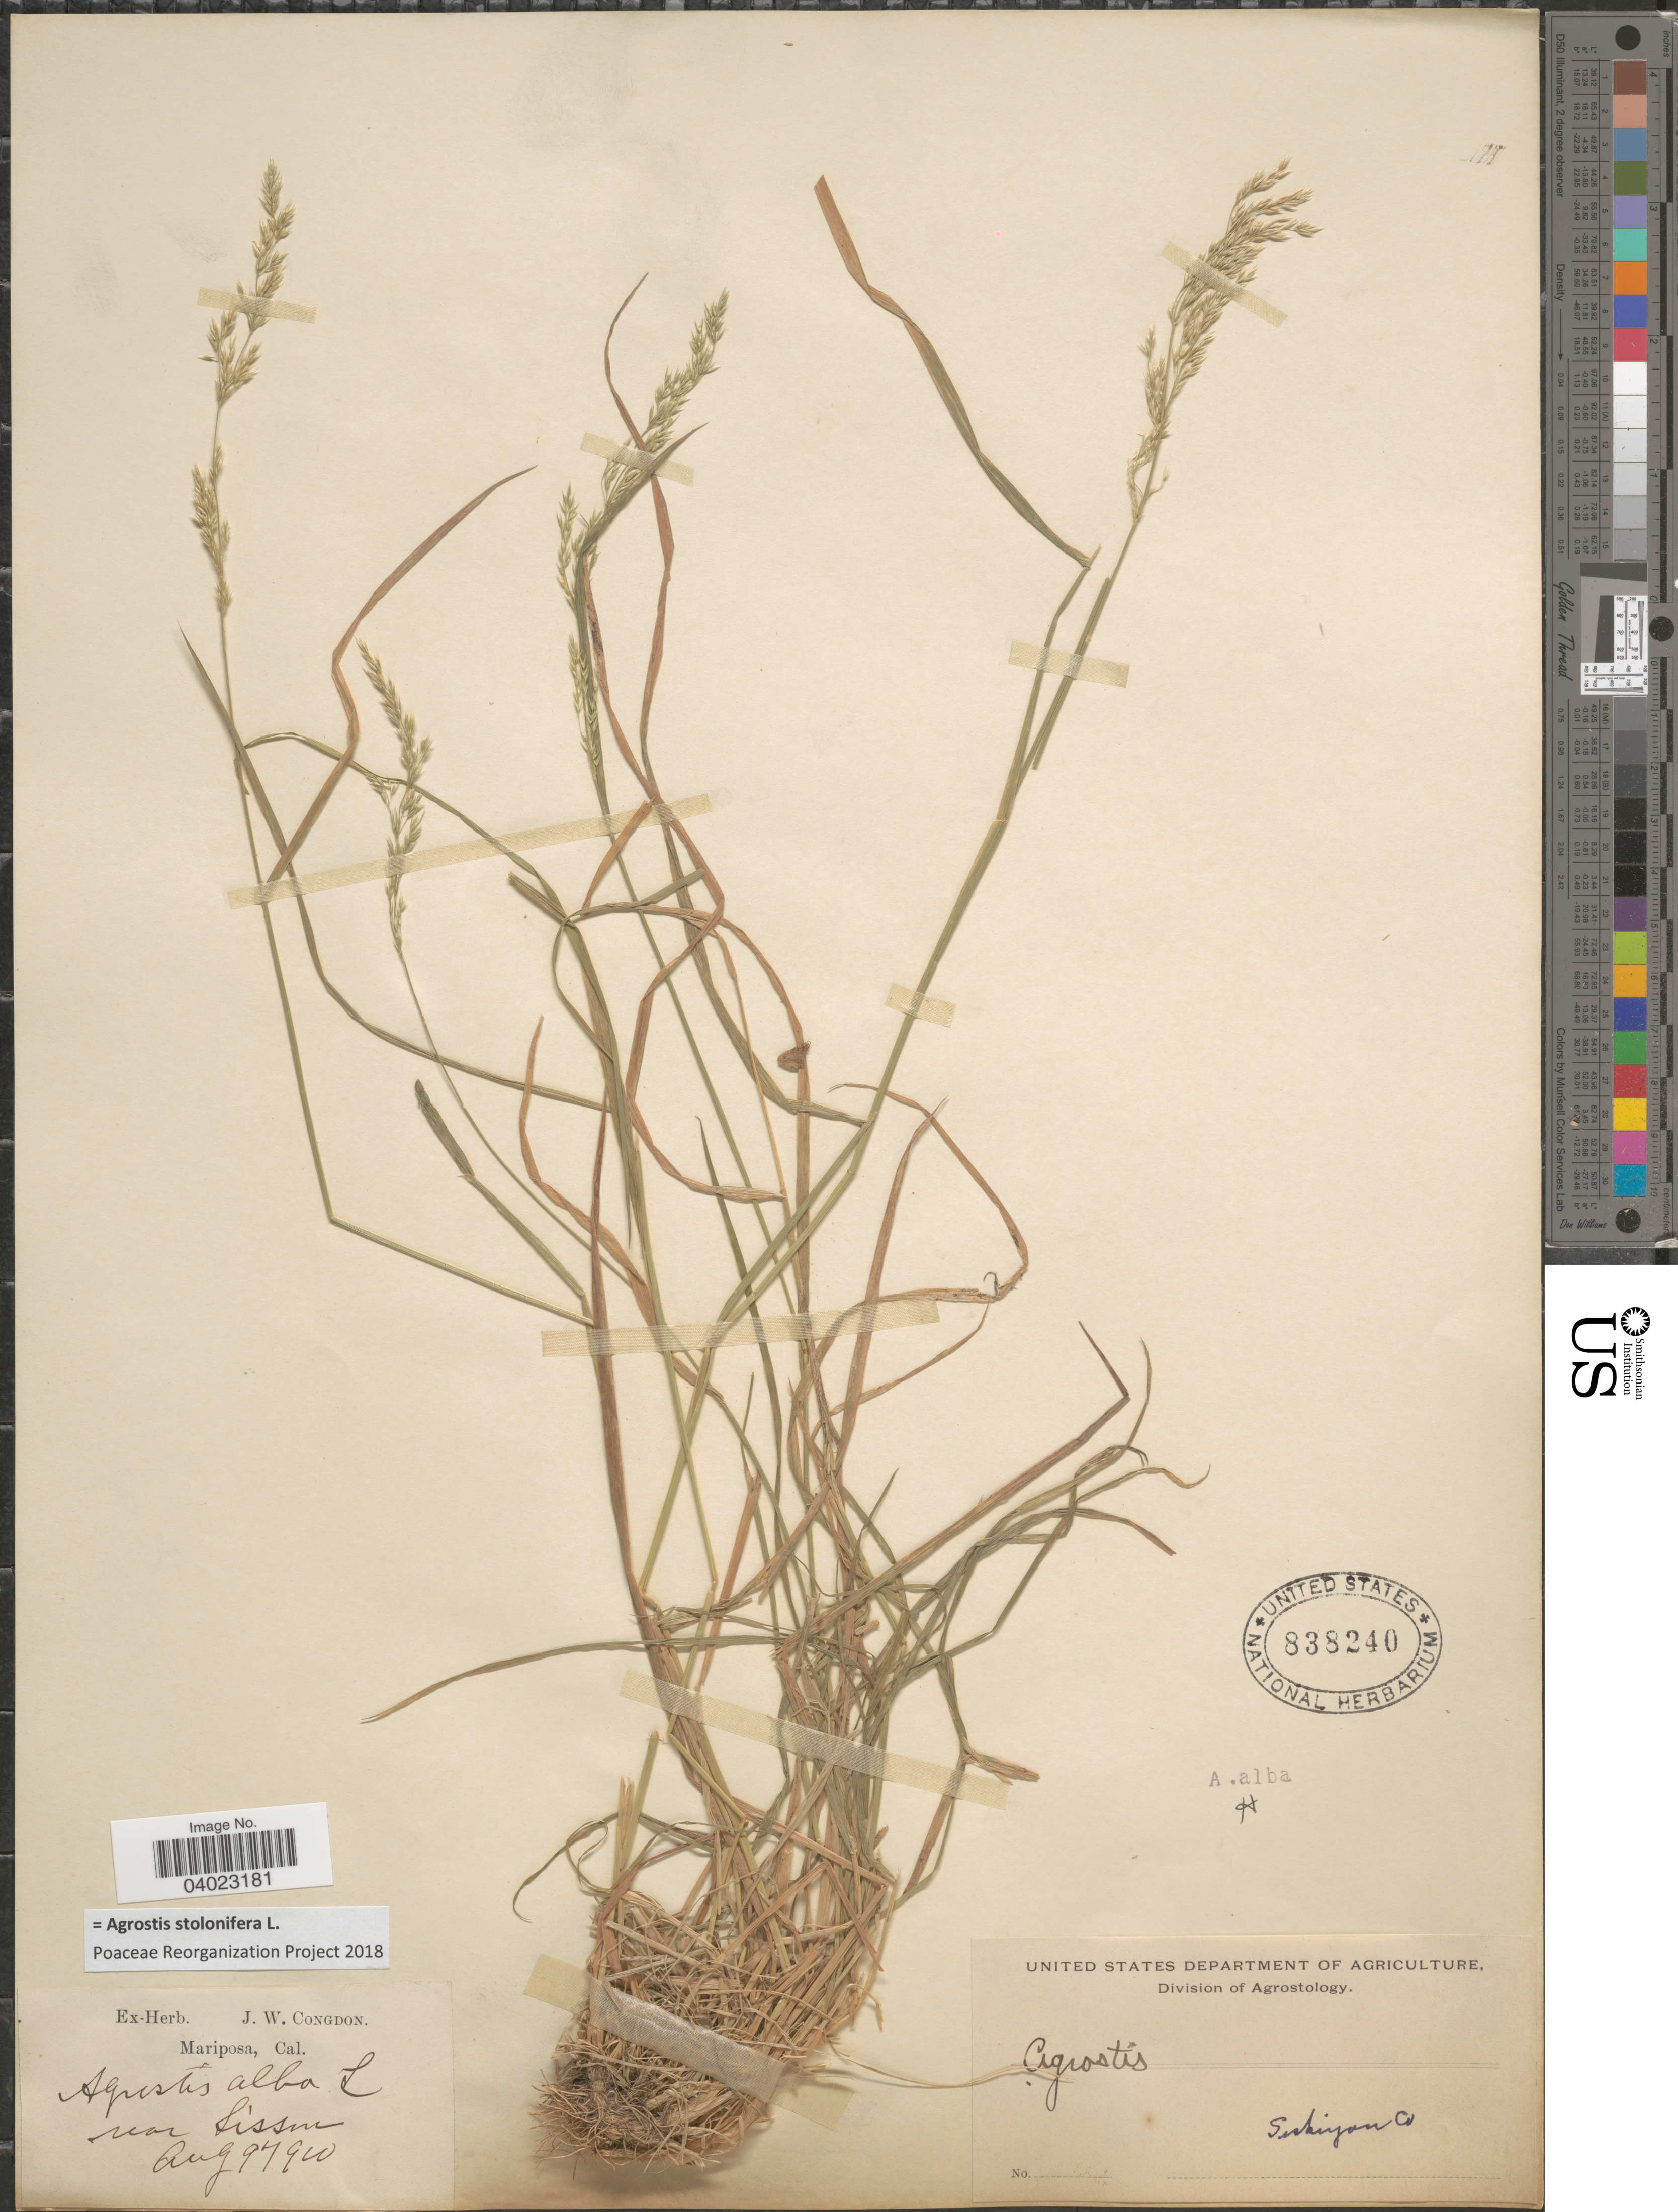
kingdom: Plantae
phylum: Tracheophyta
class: Liliopsida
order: Poales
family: Poaceae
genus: Agrostis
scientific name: Agrostis stolonifera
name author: L.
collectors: ex herb. J. W. Congdon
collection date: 1900-08-09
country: United States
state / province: California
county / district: Siskiyou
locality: Mariposa. Near Sisson. Siskiyou Co.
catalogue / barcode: US 838240